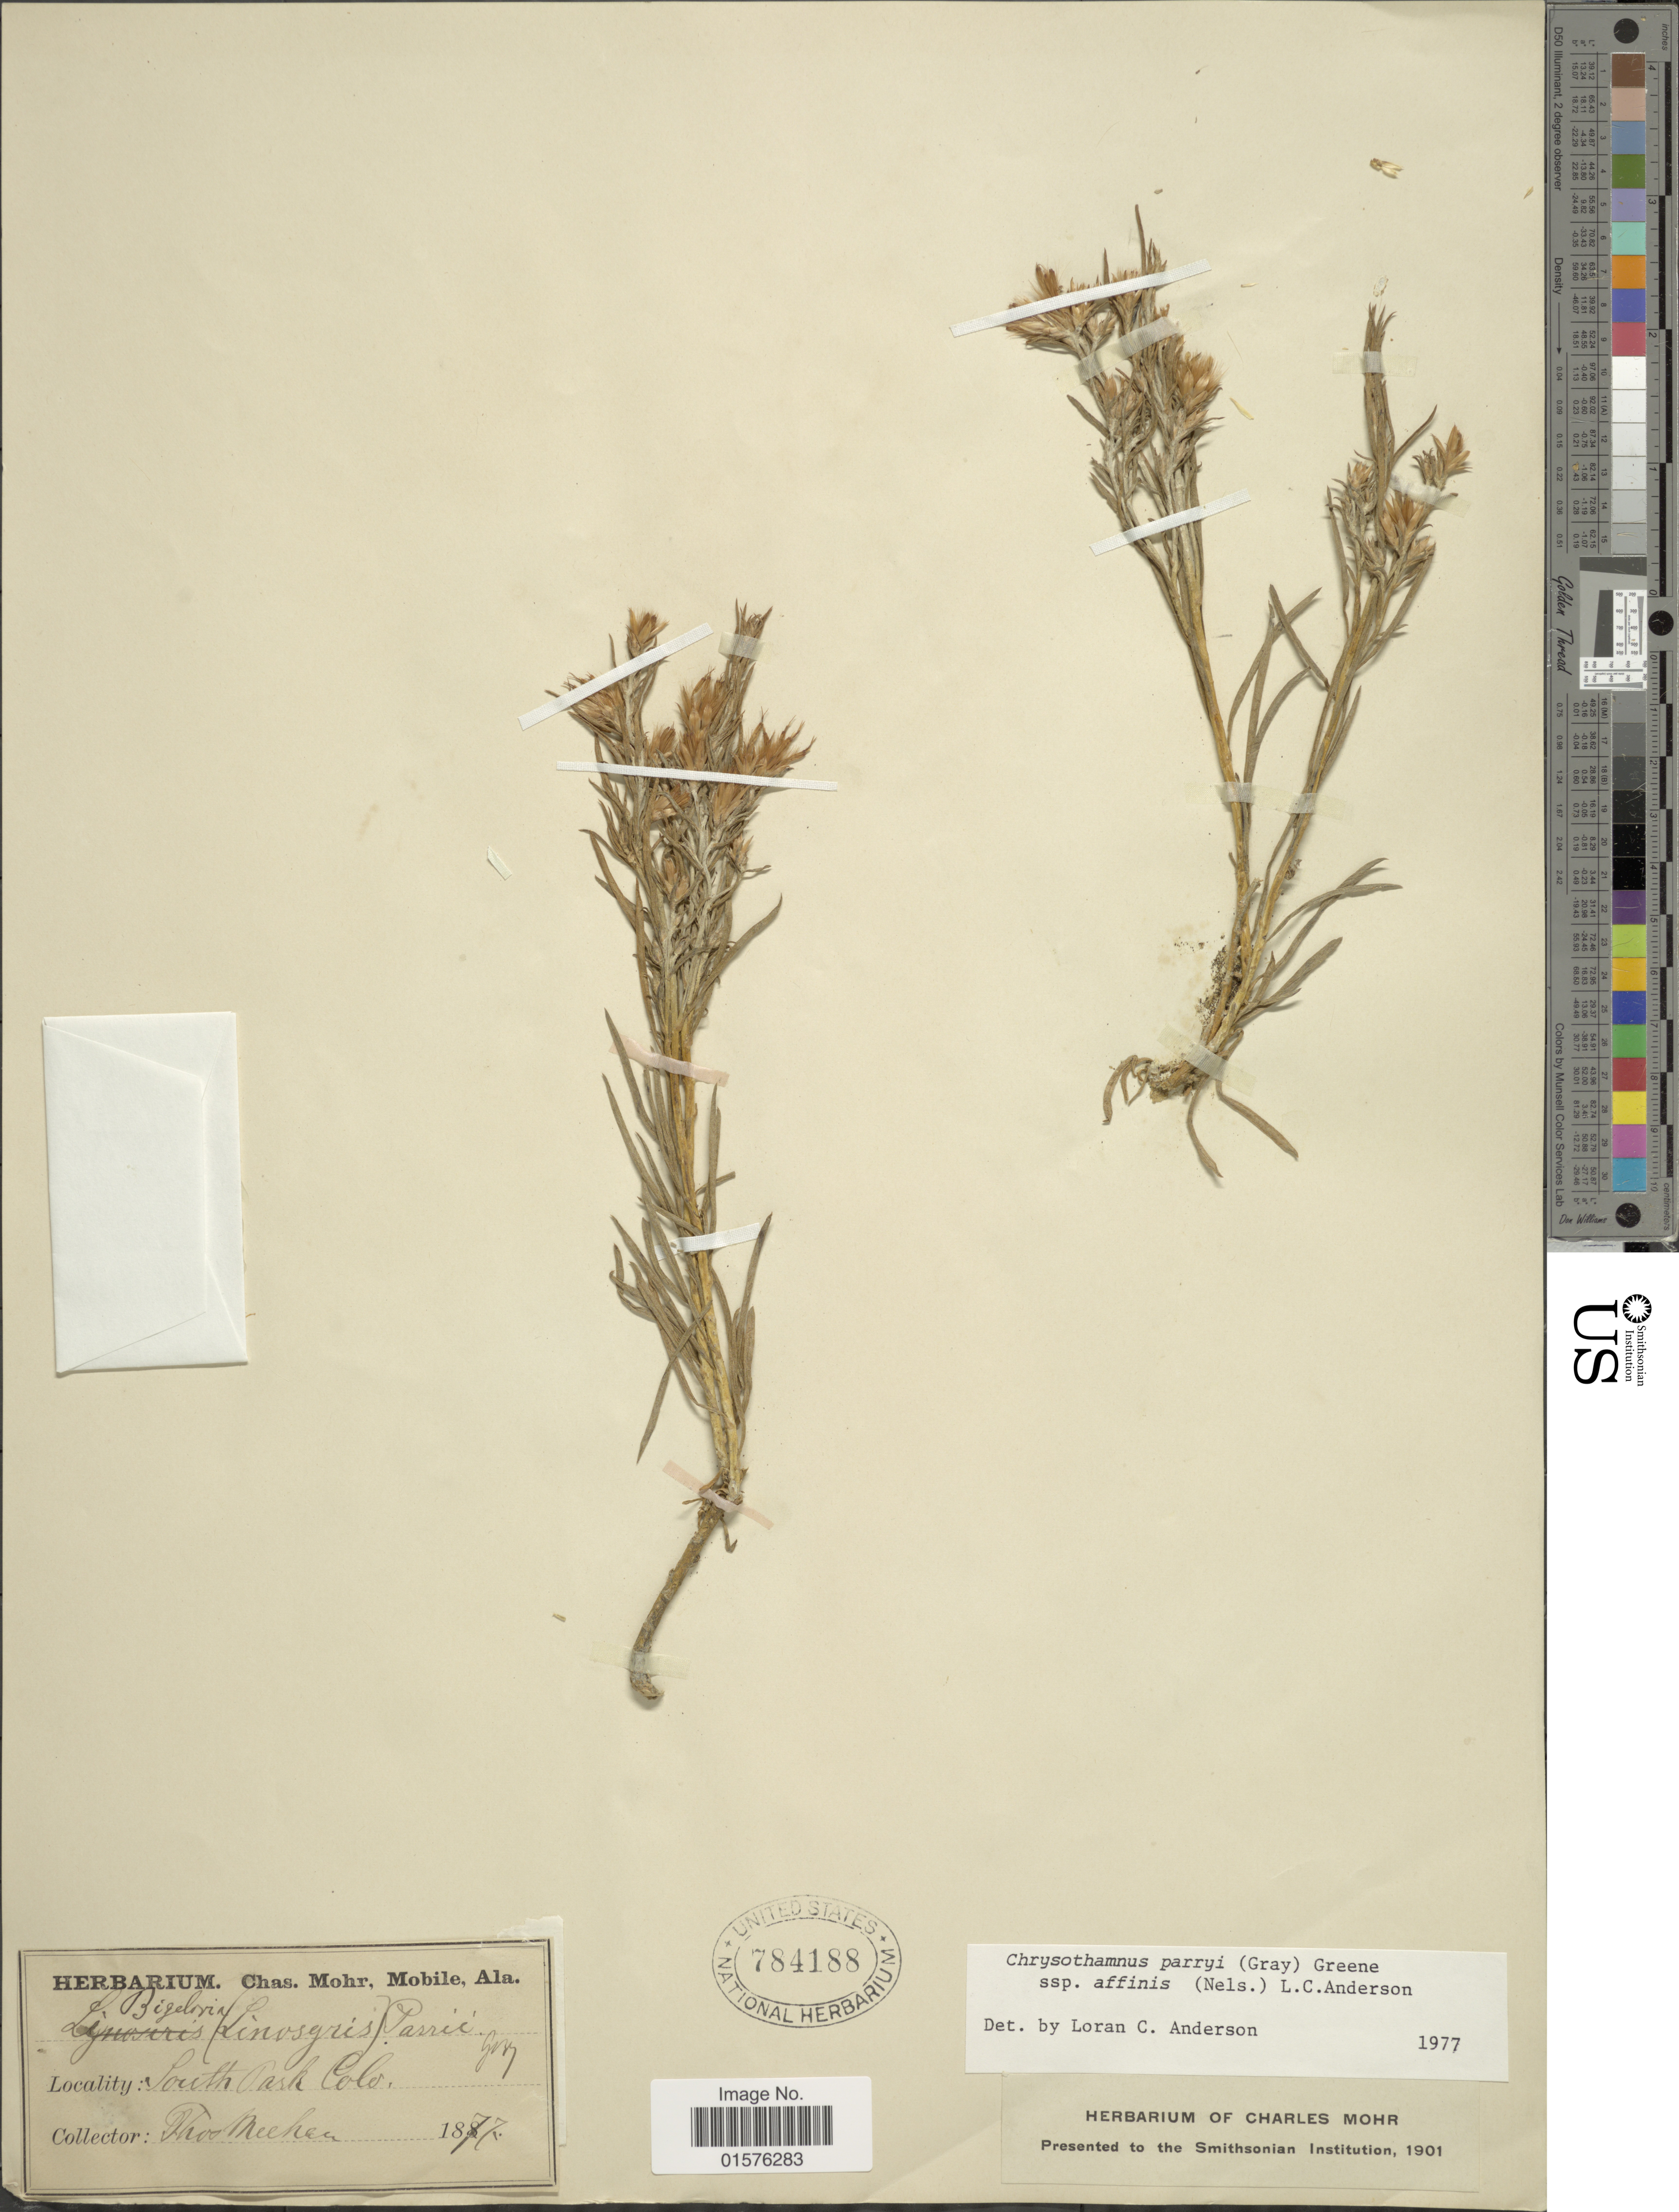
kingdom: Plantae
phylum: Tracheophyta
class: Magnoliopsida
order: Asterales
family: Asteraceae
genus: Ericameria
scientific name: Ericameria parryi var. affinis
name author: (A. Nelson) G.L. Nesom & G.I. Baird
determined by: Urbatsch, Lowell E., Curator (LSU), Louisiana State University (UNITED STATES)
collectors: T. Meehan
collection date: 1877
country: United States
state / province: Colorado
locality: South Park.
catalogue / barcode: US 784188